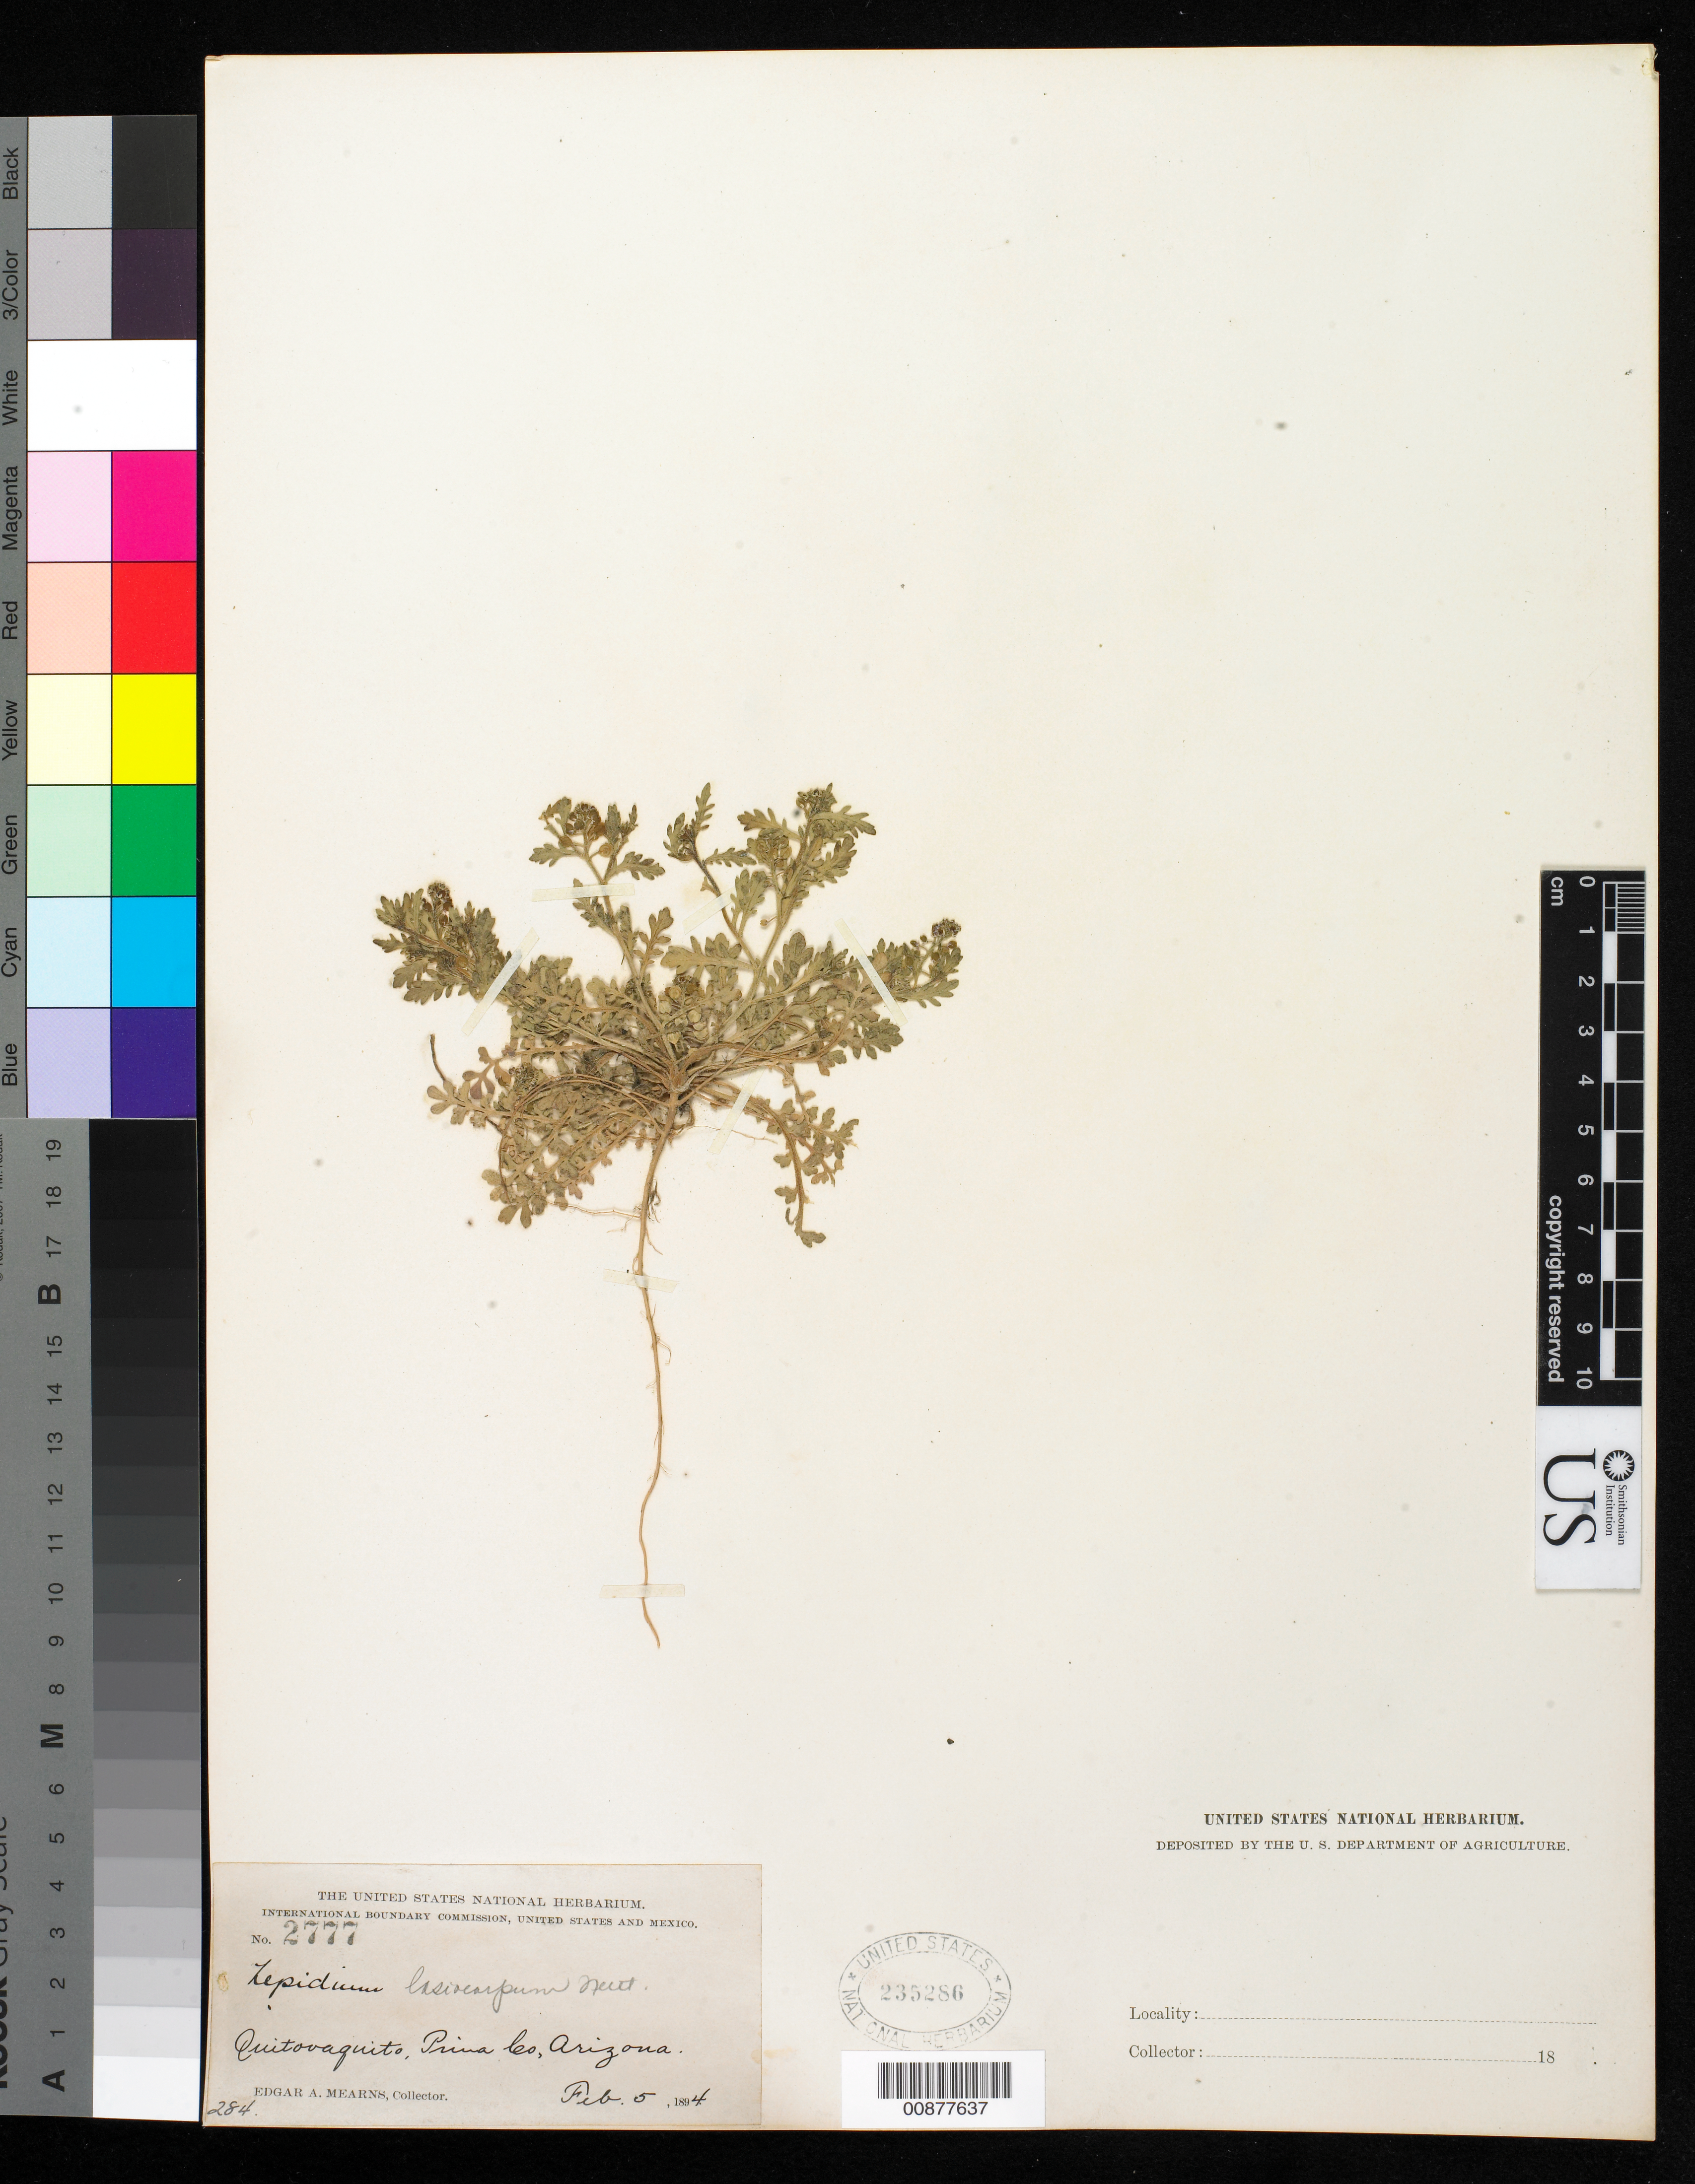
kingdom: Plantae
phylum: Tracheophyta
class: Magnoliopsida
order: Brassicales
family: Brassicaceae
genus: Lepidium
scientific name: Lepidium lasiocarpum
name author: Nutt.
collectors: E. A. Mearns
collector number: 2777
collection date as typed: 05 Feb 1894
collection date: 1894-02-05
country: United States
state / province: Arizona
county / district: Pima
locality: Quitovaquito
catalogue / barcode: US 235286